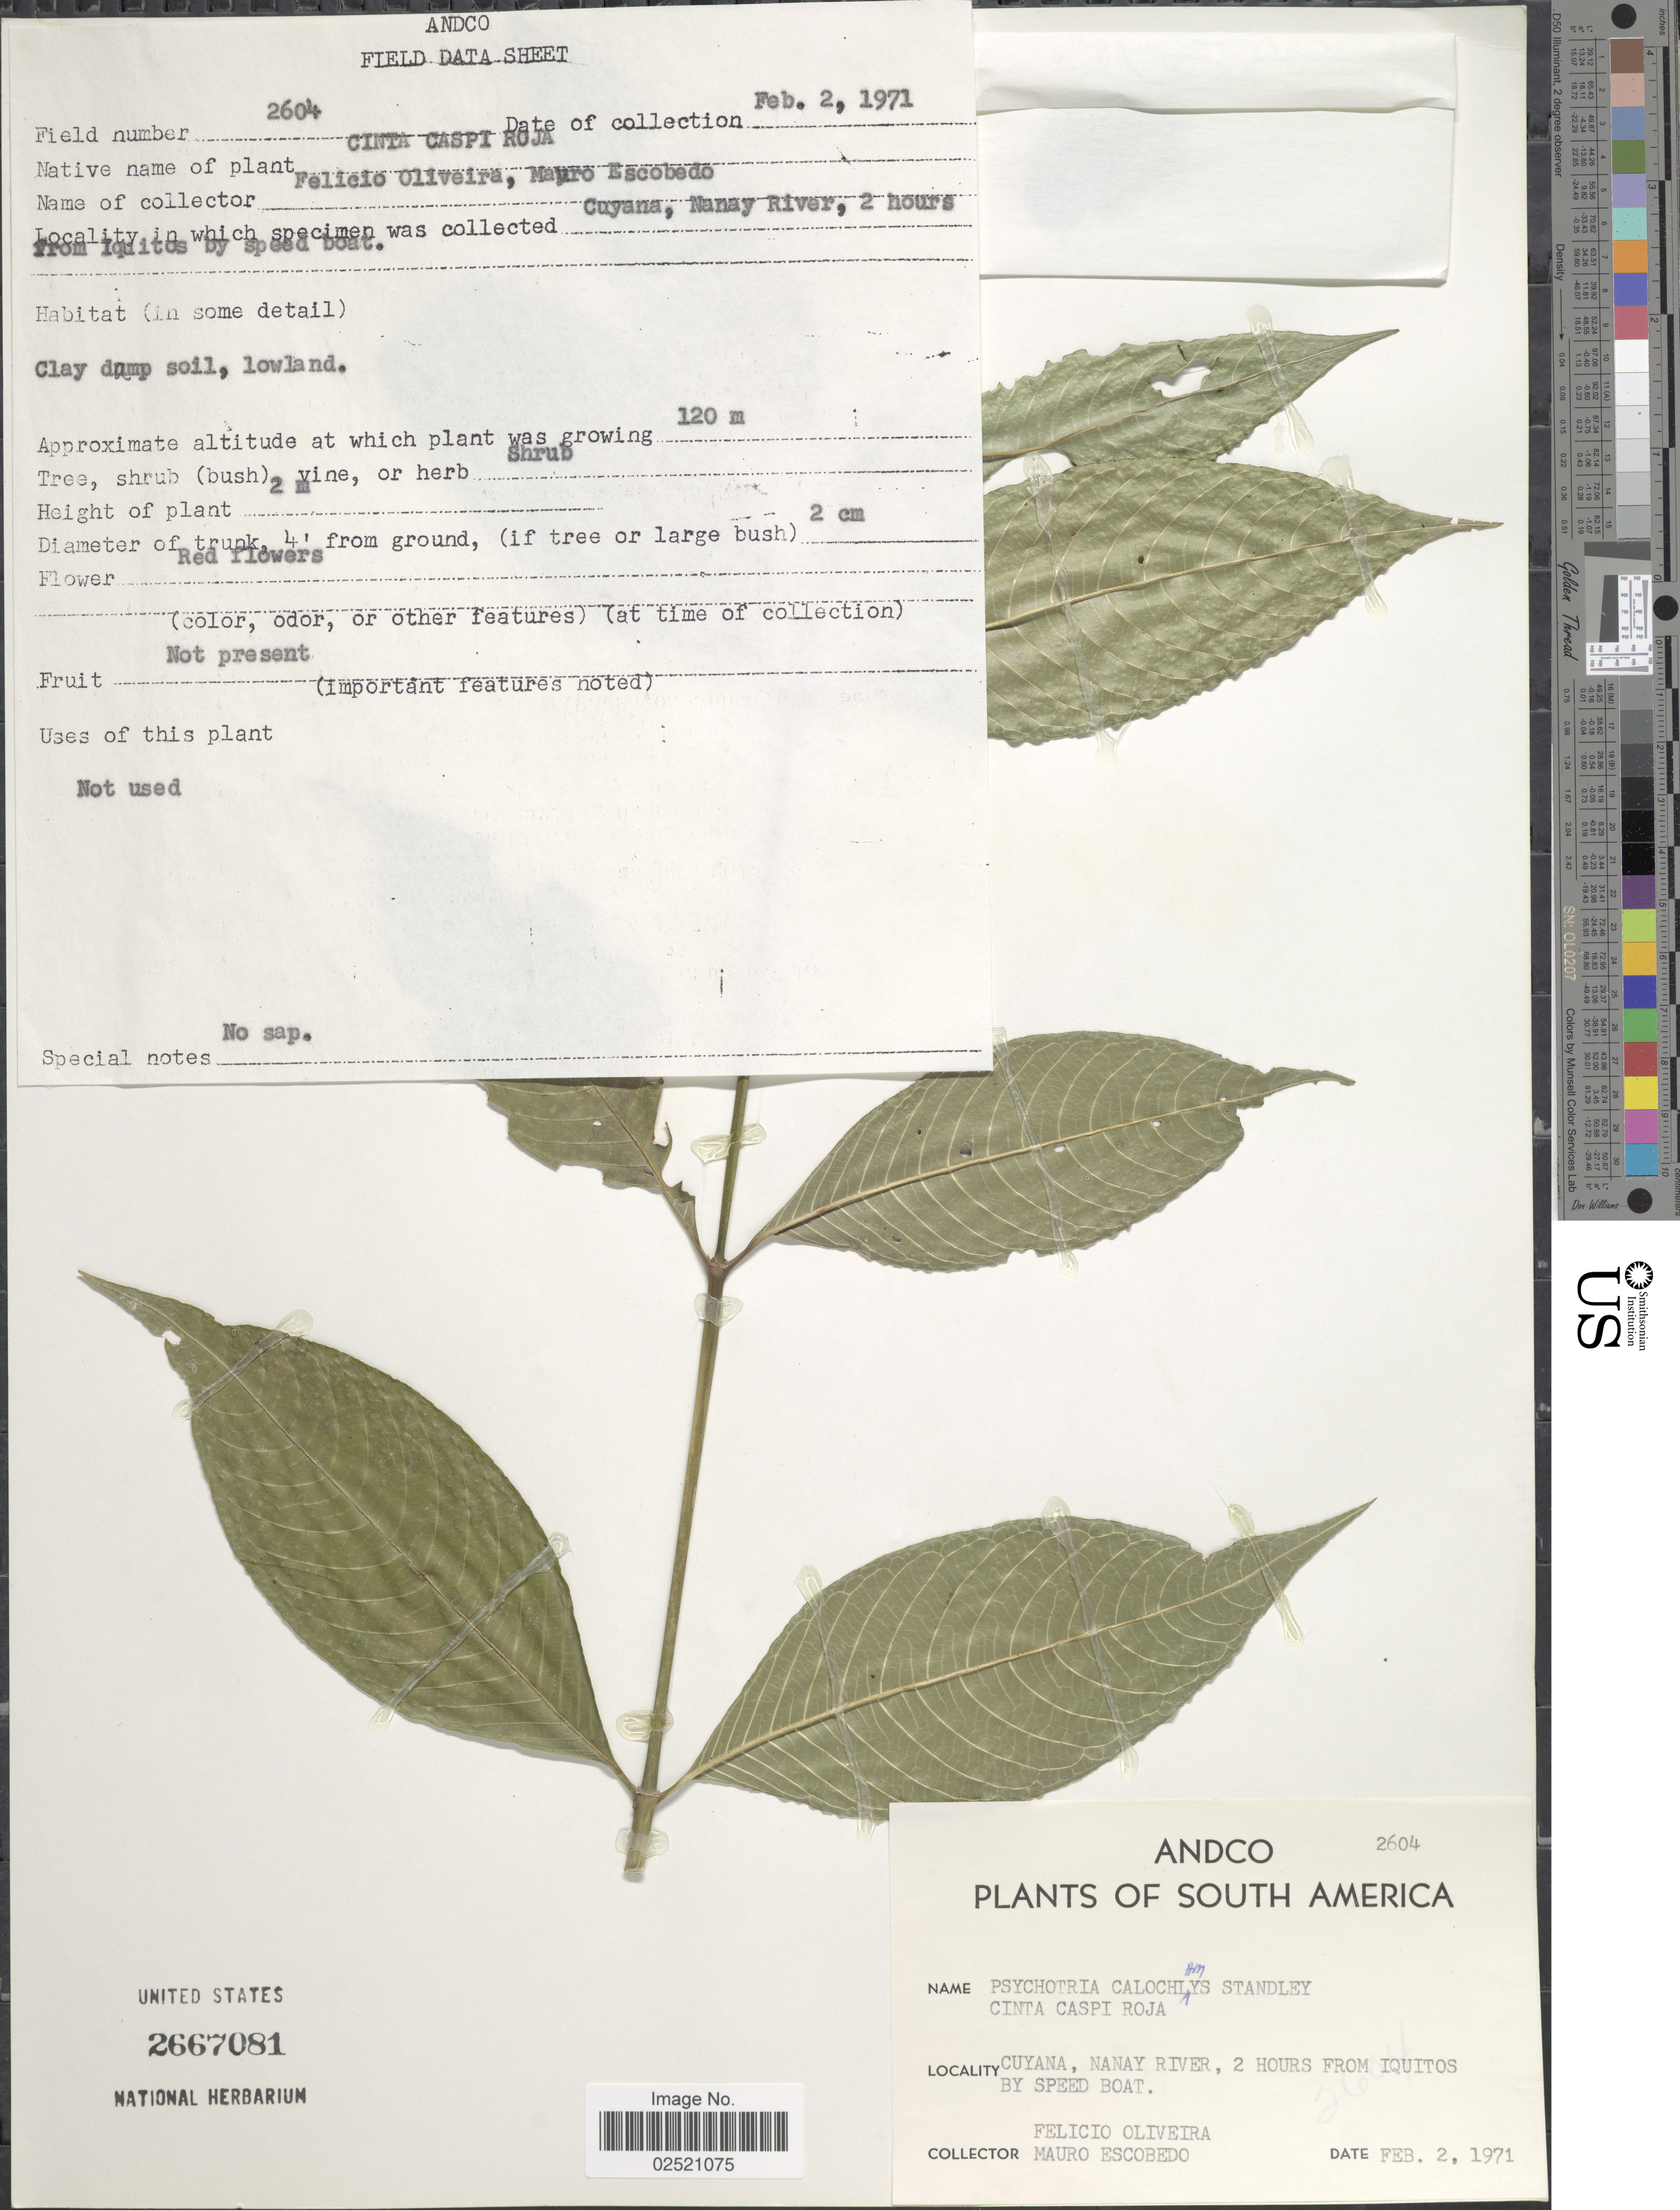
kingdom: Plantae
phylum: Tracheophyta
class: Magnoliopsida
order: Gentianales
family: Rubiaceae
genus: Psychotria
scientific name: Psychotria calochlamys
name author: Standl.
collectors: F. Oliveira & M. Escobedo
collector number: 2604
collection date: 1971-02-02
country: Peru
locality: Andco, South America, Cuyana, Nanay River, 2 hours from Iquitos by speed boat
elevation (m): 120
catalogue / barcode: US 2667081